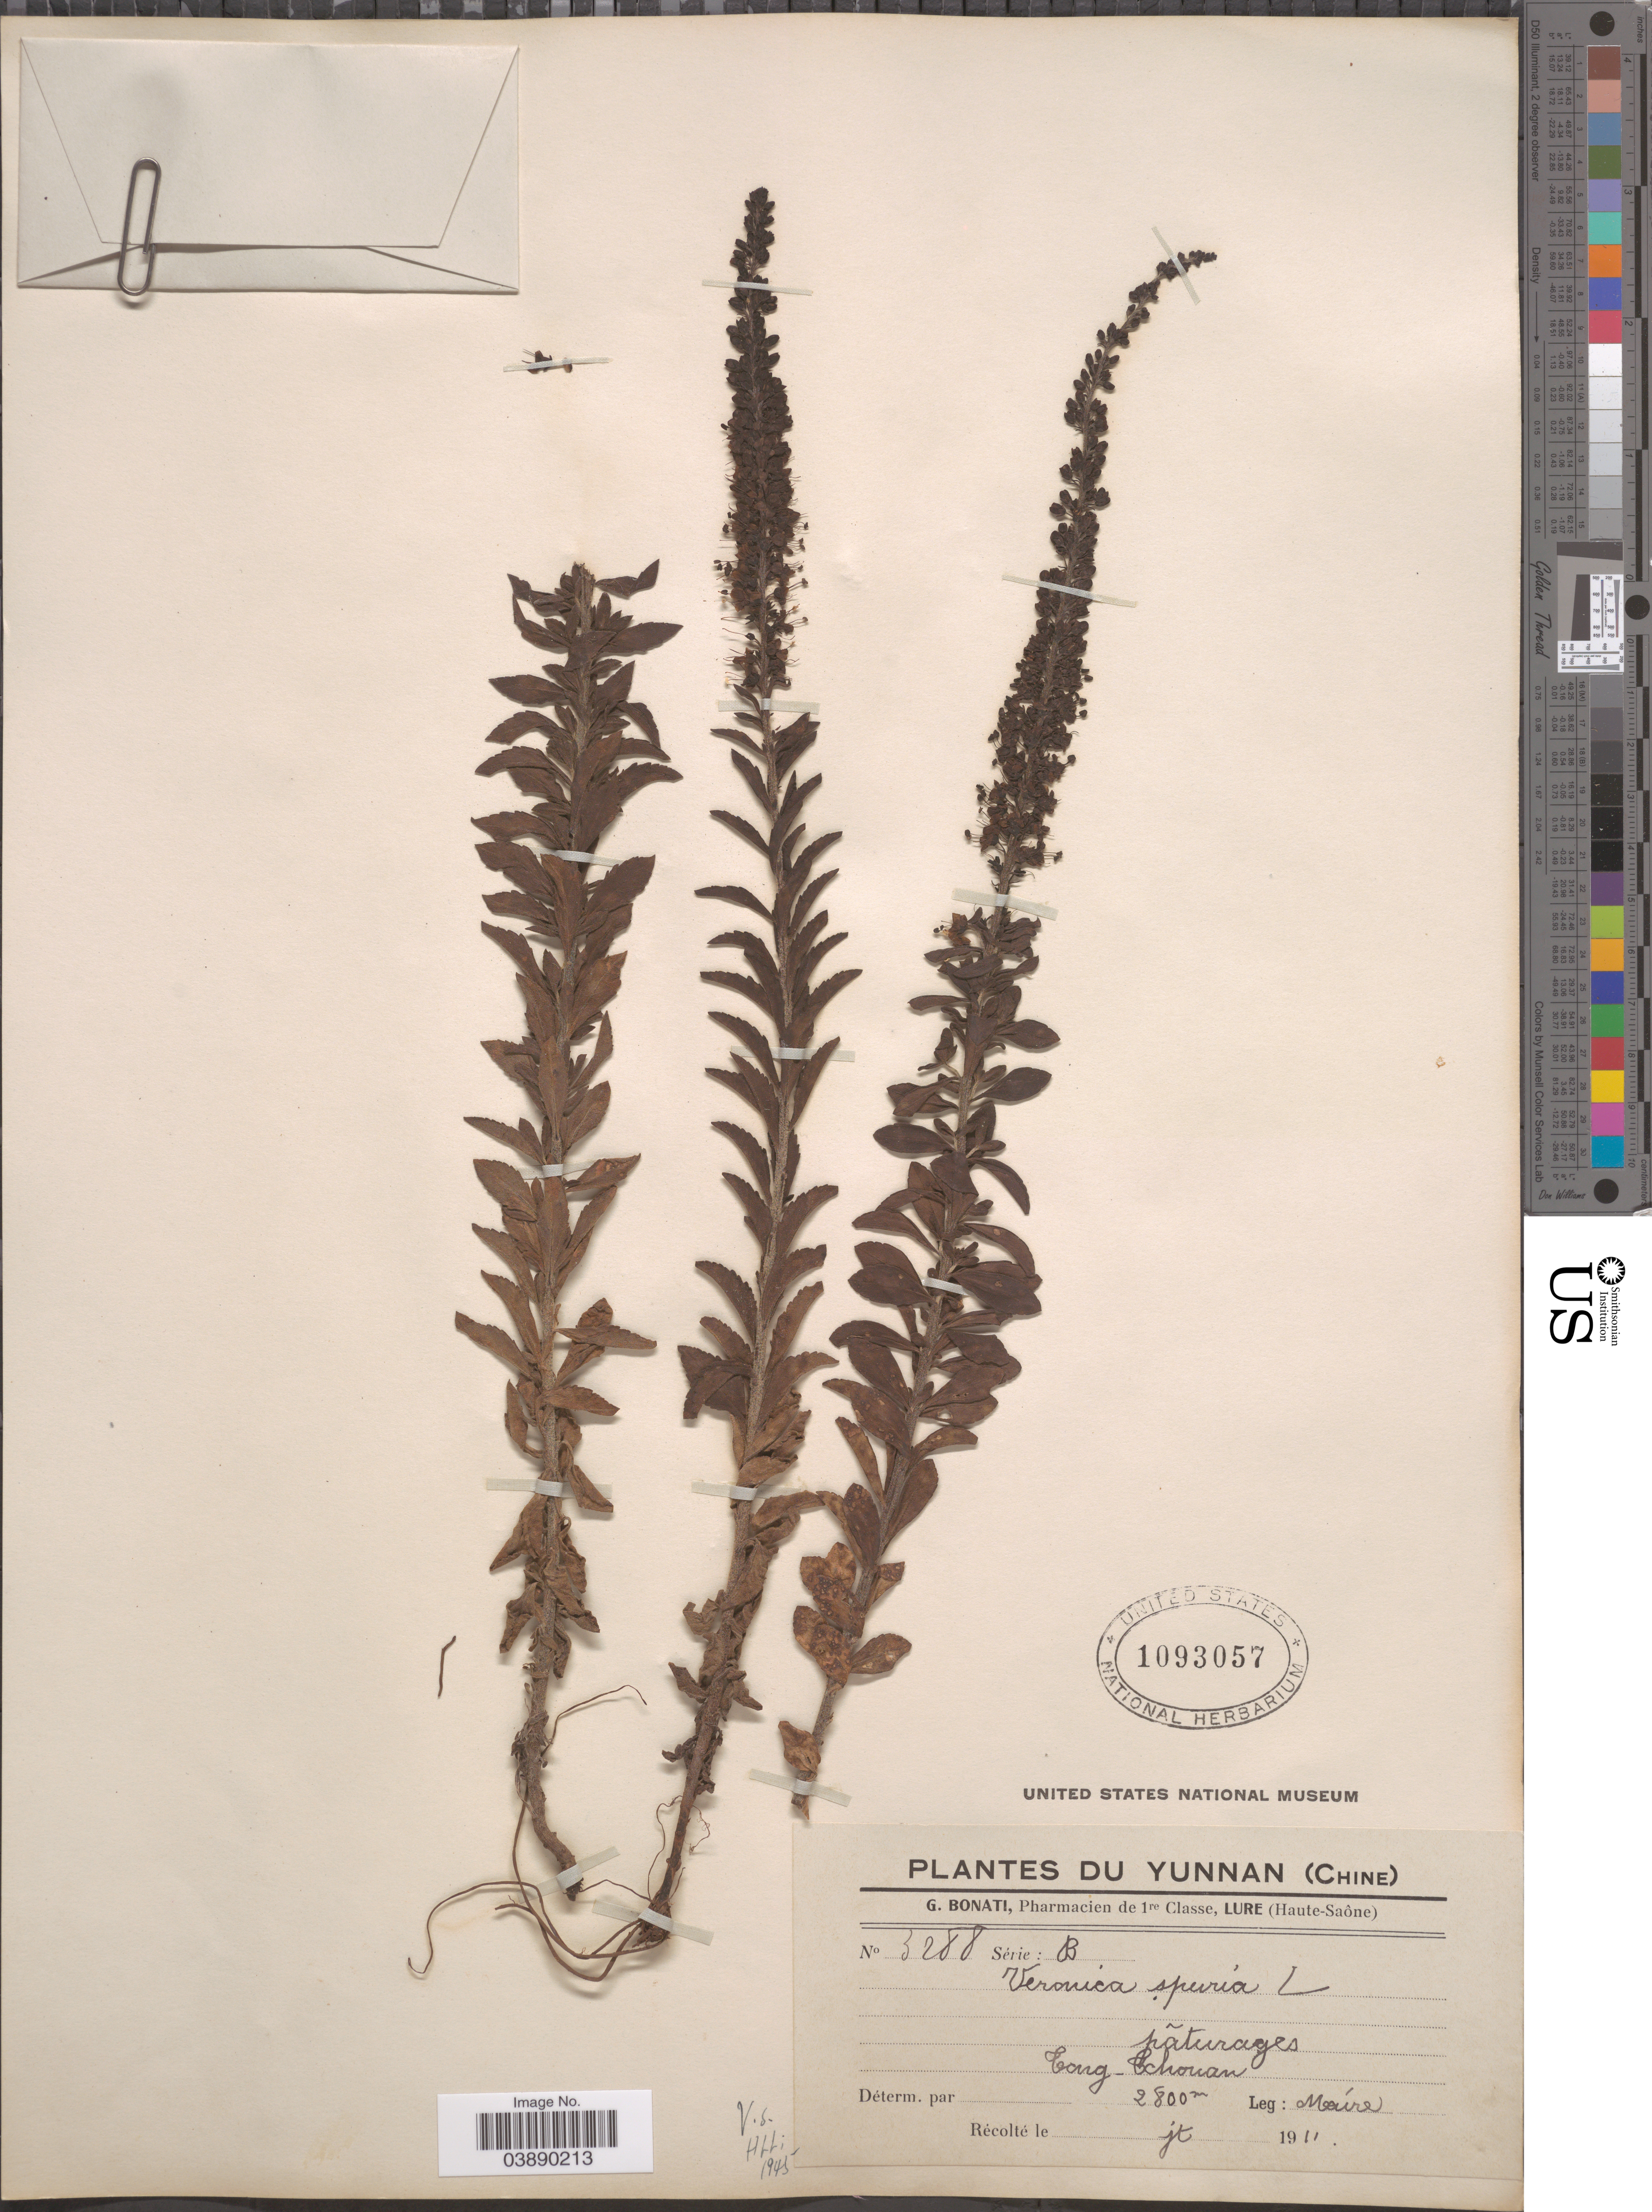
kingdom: Plantae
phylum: Tracheophyta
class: Magnoliopsida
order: Lamiales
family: Plantaginaceae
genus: Veronica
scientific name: Veronica linariifolia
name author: Pall. ex Link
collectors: Maire, --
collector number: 3288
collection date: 1911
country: China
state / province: Yunnan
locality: Tong-Tchouan.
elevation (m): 2800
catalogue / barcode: US 1093057